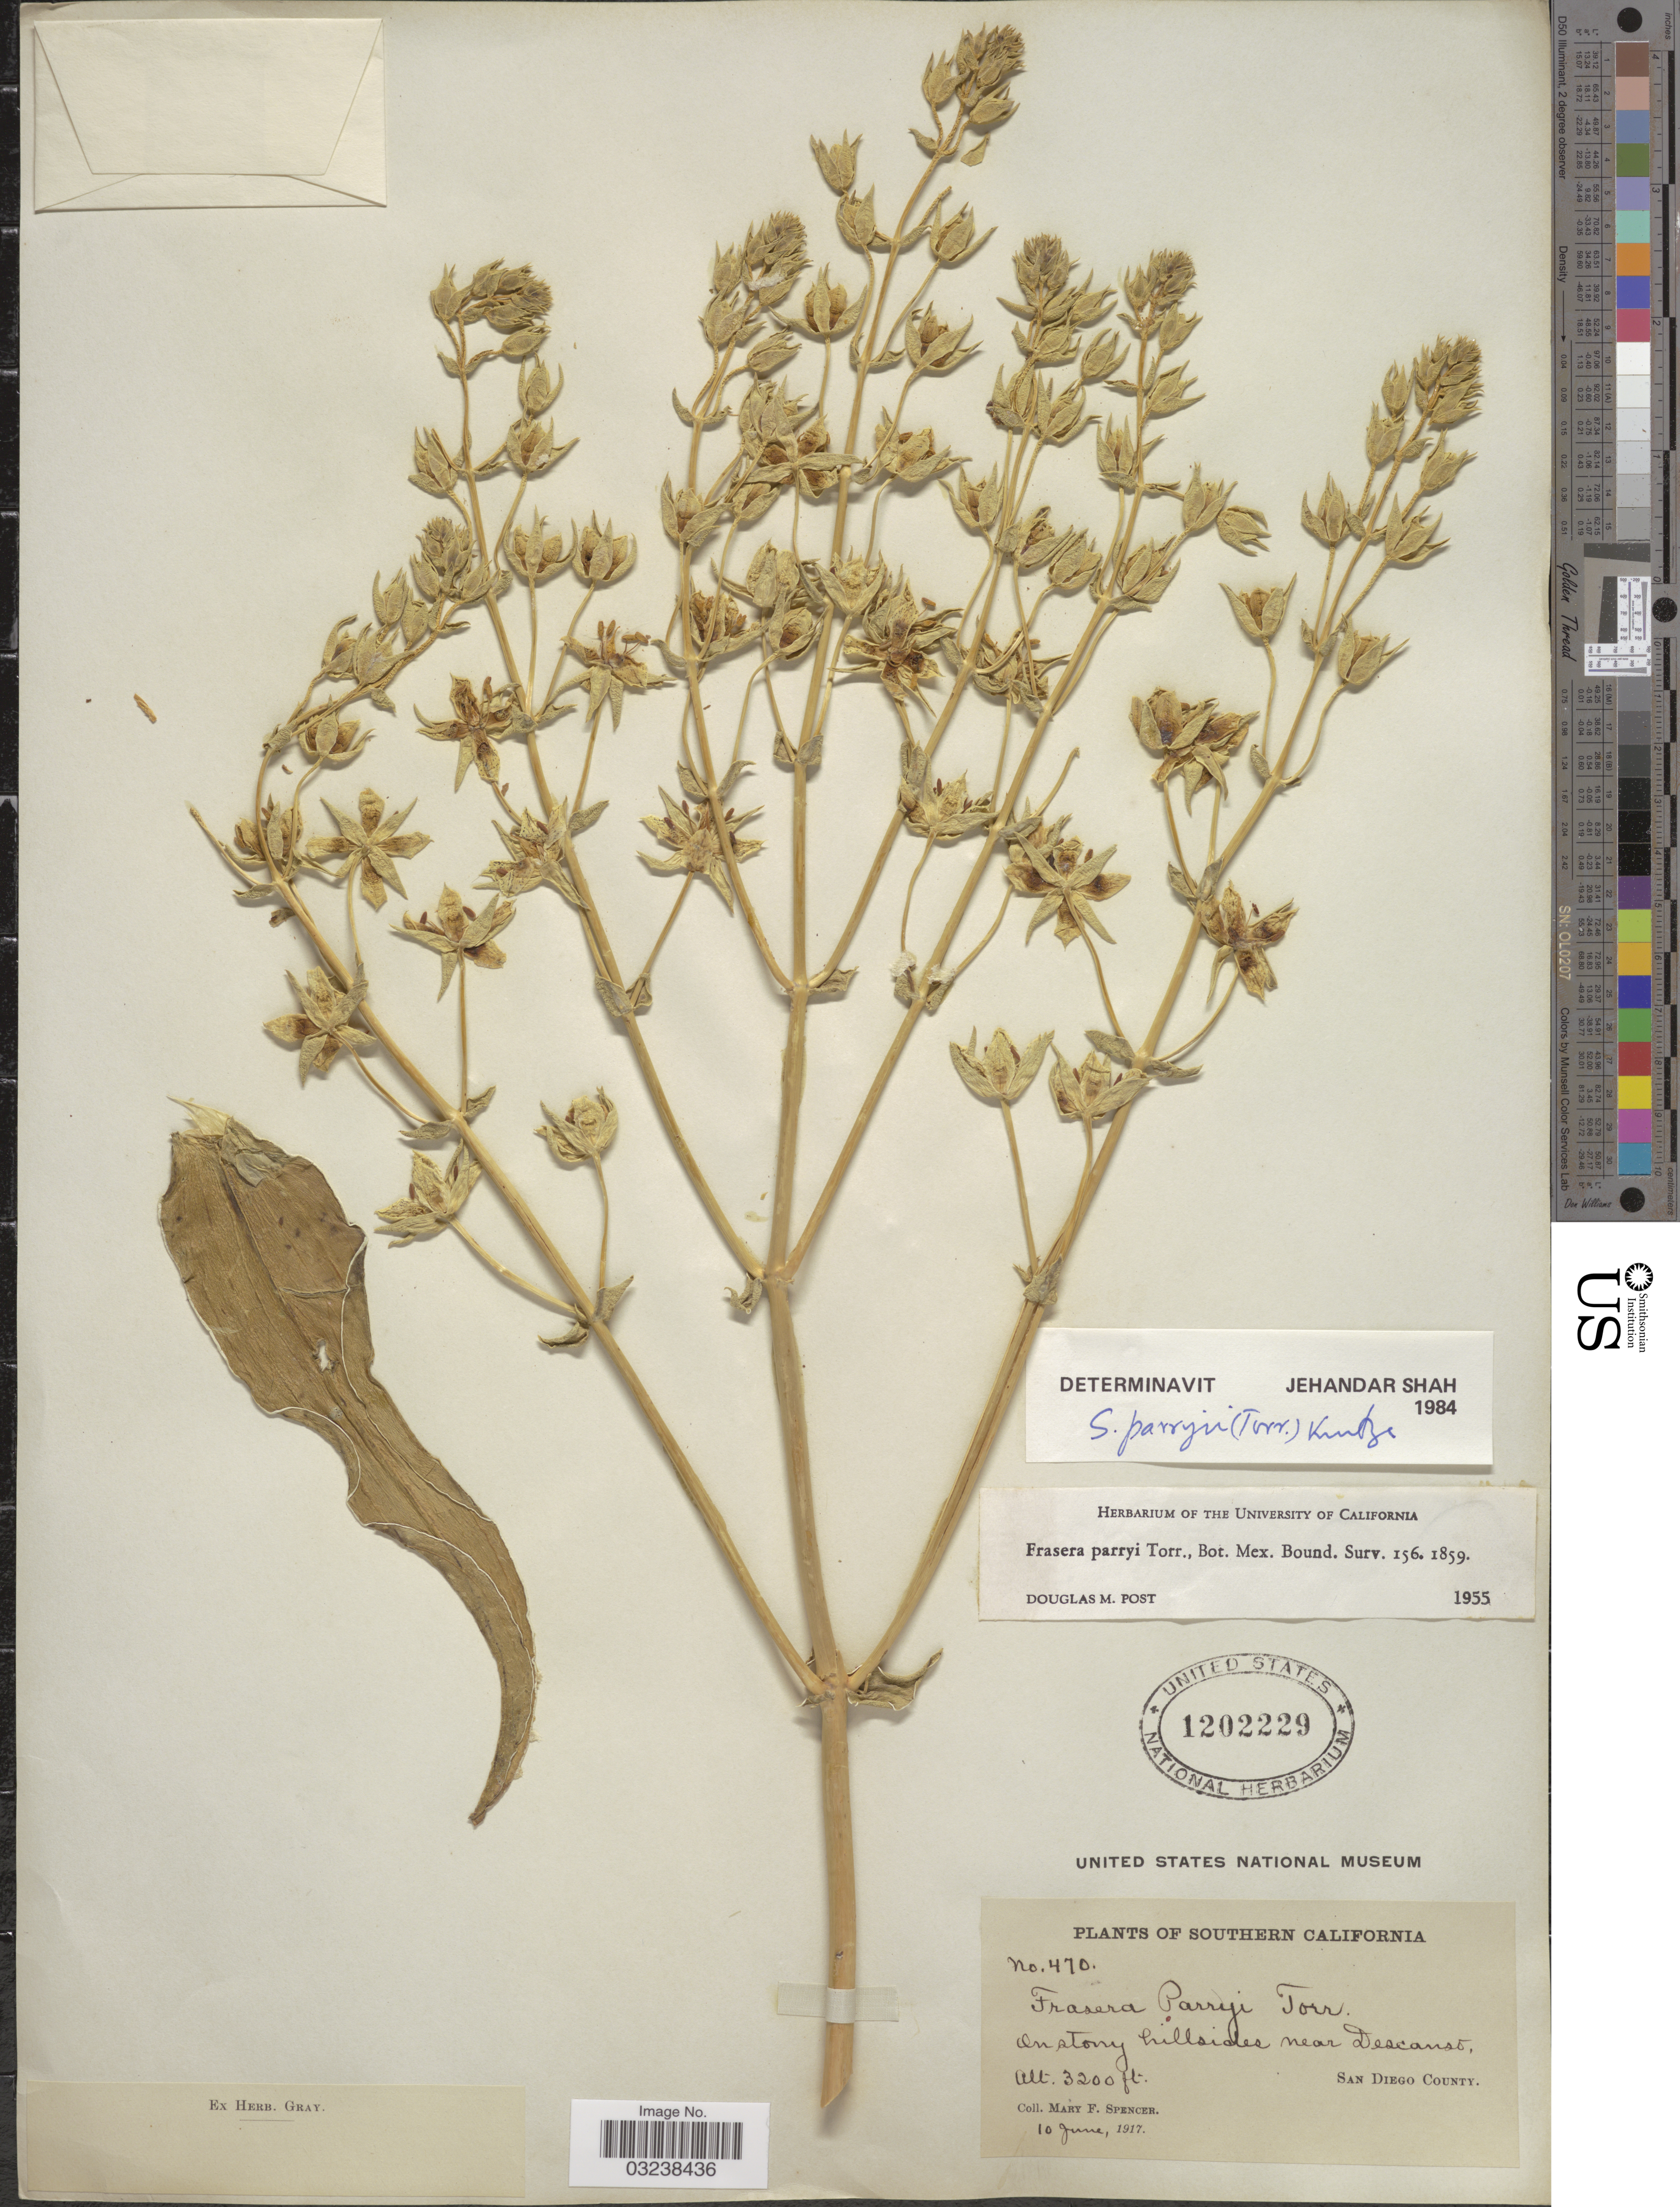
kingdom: Plantae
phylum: Tracheophyta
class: Magnoliopsida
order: Gentianales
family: Gentianaceae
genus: Swertia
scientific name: Swertia parryi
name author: (Torr.) Kuntze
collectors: M. Spencer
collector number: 470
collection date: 1917-06-10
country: United States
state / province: California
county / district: San Diego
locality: Southern California. On stony hillsides near Descanso. San Diego County.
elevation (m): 975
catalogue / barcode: US 1202229